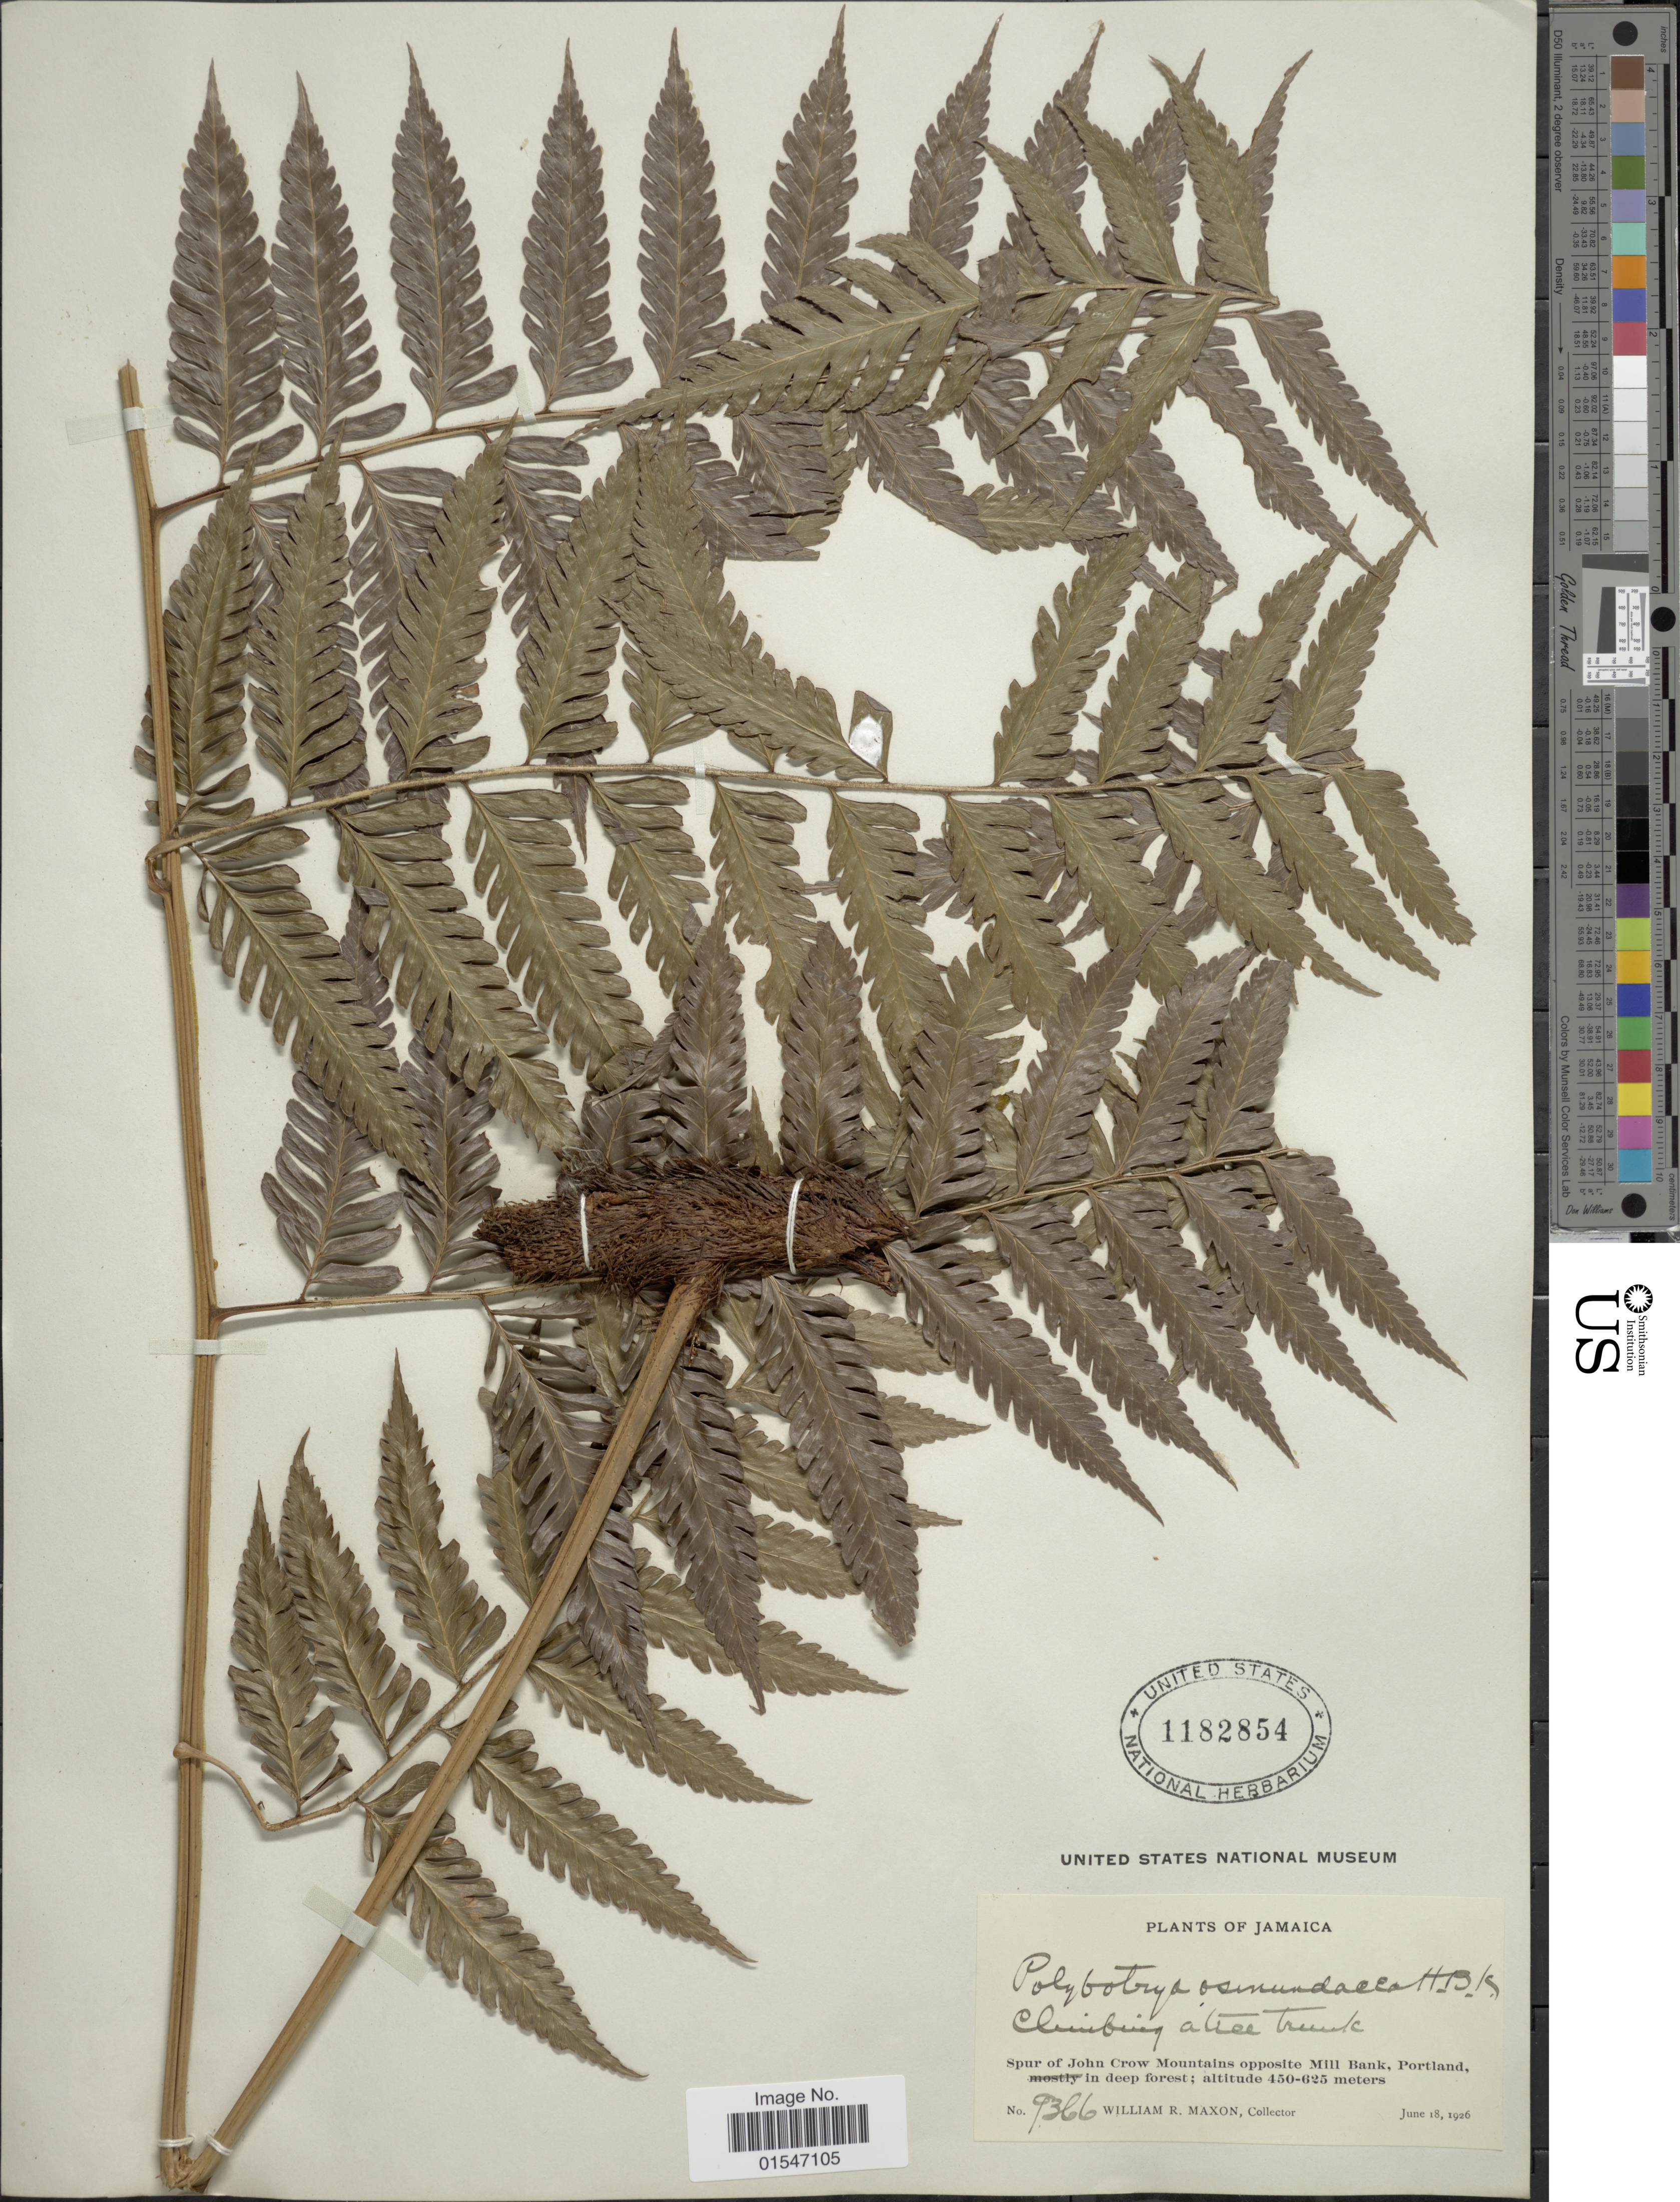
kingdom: Plantae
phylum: Tracheophyta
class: Polypodiopsida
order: Polypodiales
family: Dryopteridaceae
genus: Polybotrya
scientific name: Polybotrya osmundacea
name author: Humb. & Bonpl. ex Willd.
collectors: W. R. Maxon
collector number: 9366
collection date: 1926-06-18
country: Jamaica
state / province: Portland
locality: Spur of John Crow Mountains opposite Mill Bank, Portland, in deep forest.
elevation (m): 450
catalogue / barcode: US 1182854